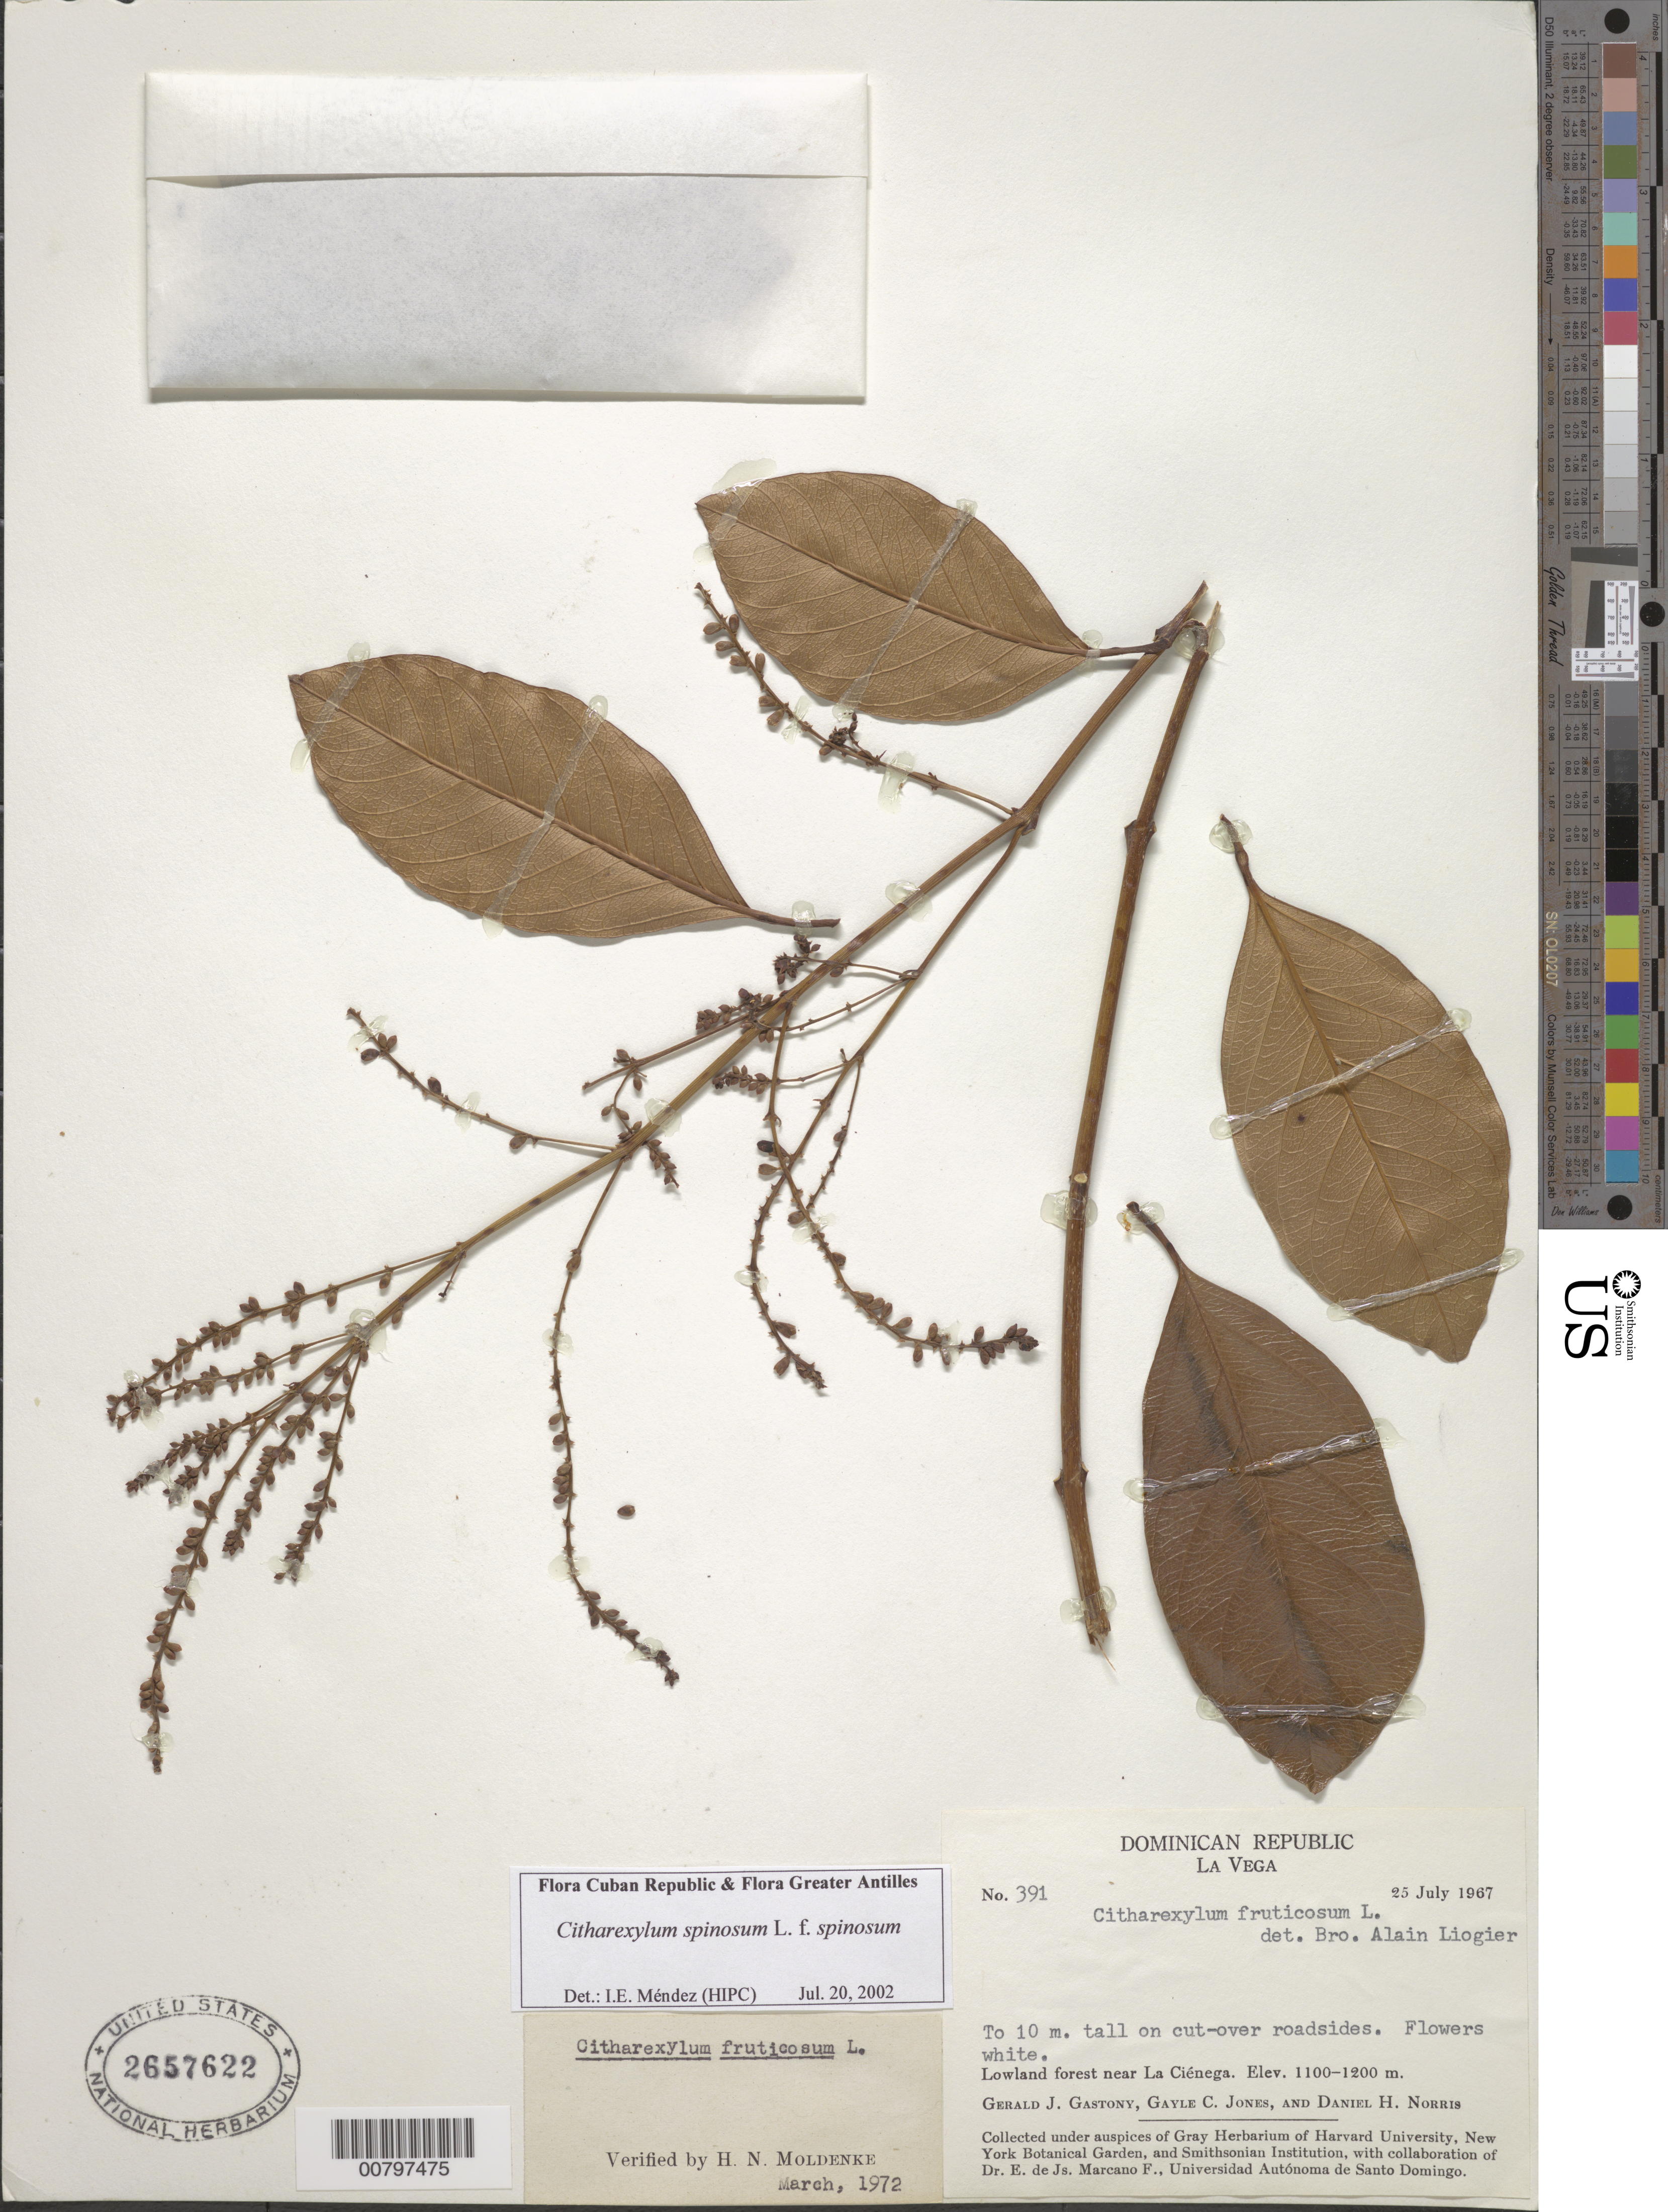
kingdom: Plantae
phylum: Tracheophyta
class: Magnoliopsida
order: Lamiales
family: Verbenaceae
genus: Citharexylum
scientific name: Citharexylum spinosum f. spinosum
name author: L.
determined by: Méndez, Isidro E., (HIPC)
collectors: G. Gastony, G. C. Jones & D. H. Norris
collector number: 391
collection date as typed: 25 Jul 1967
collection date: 1967-07-25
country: Dominican Republic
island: Hispaniola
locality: Lowland forest near La Ciénega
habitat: Cut-over roadsides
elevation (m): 1100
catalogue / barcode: US 2657622